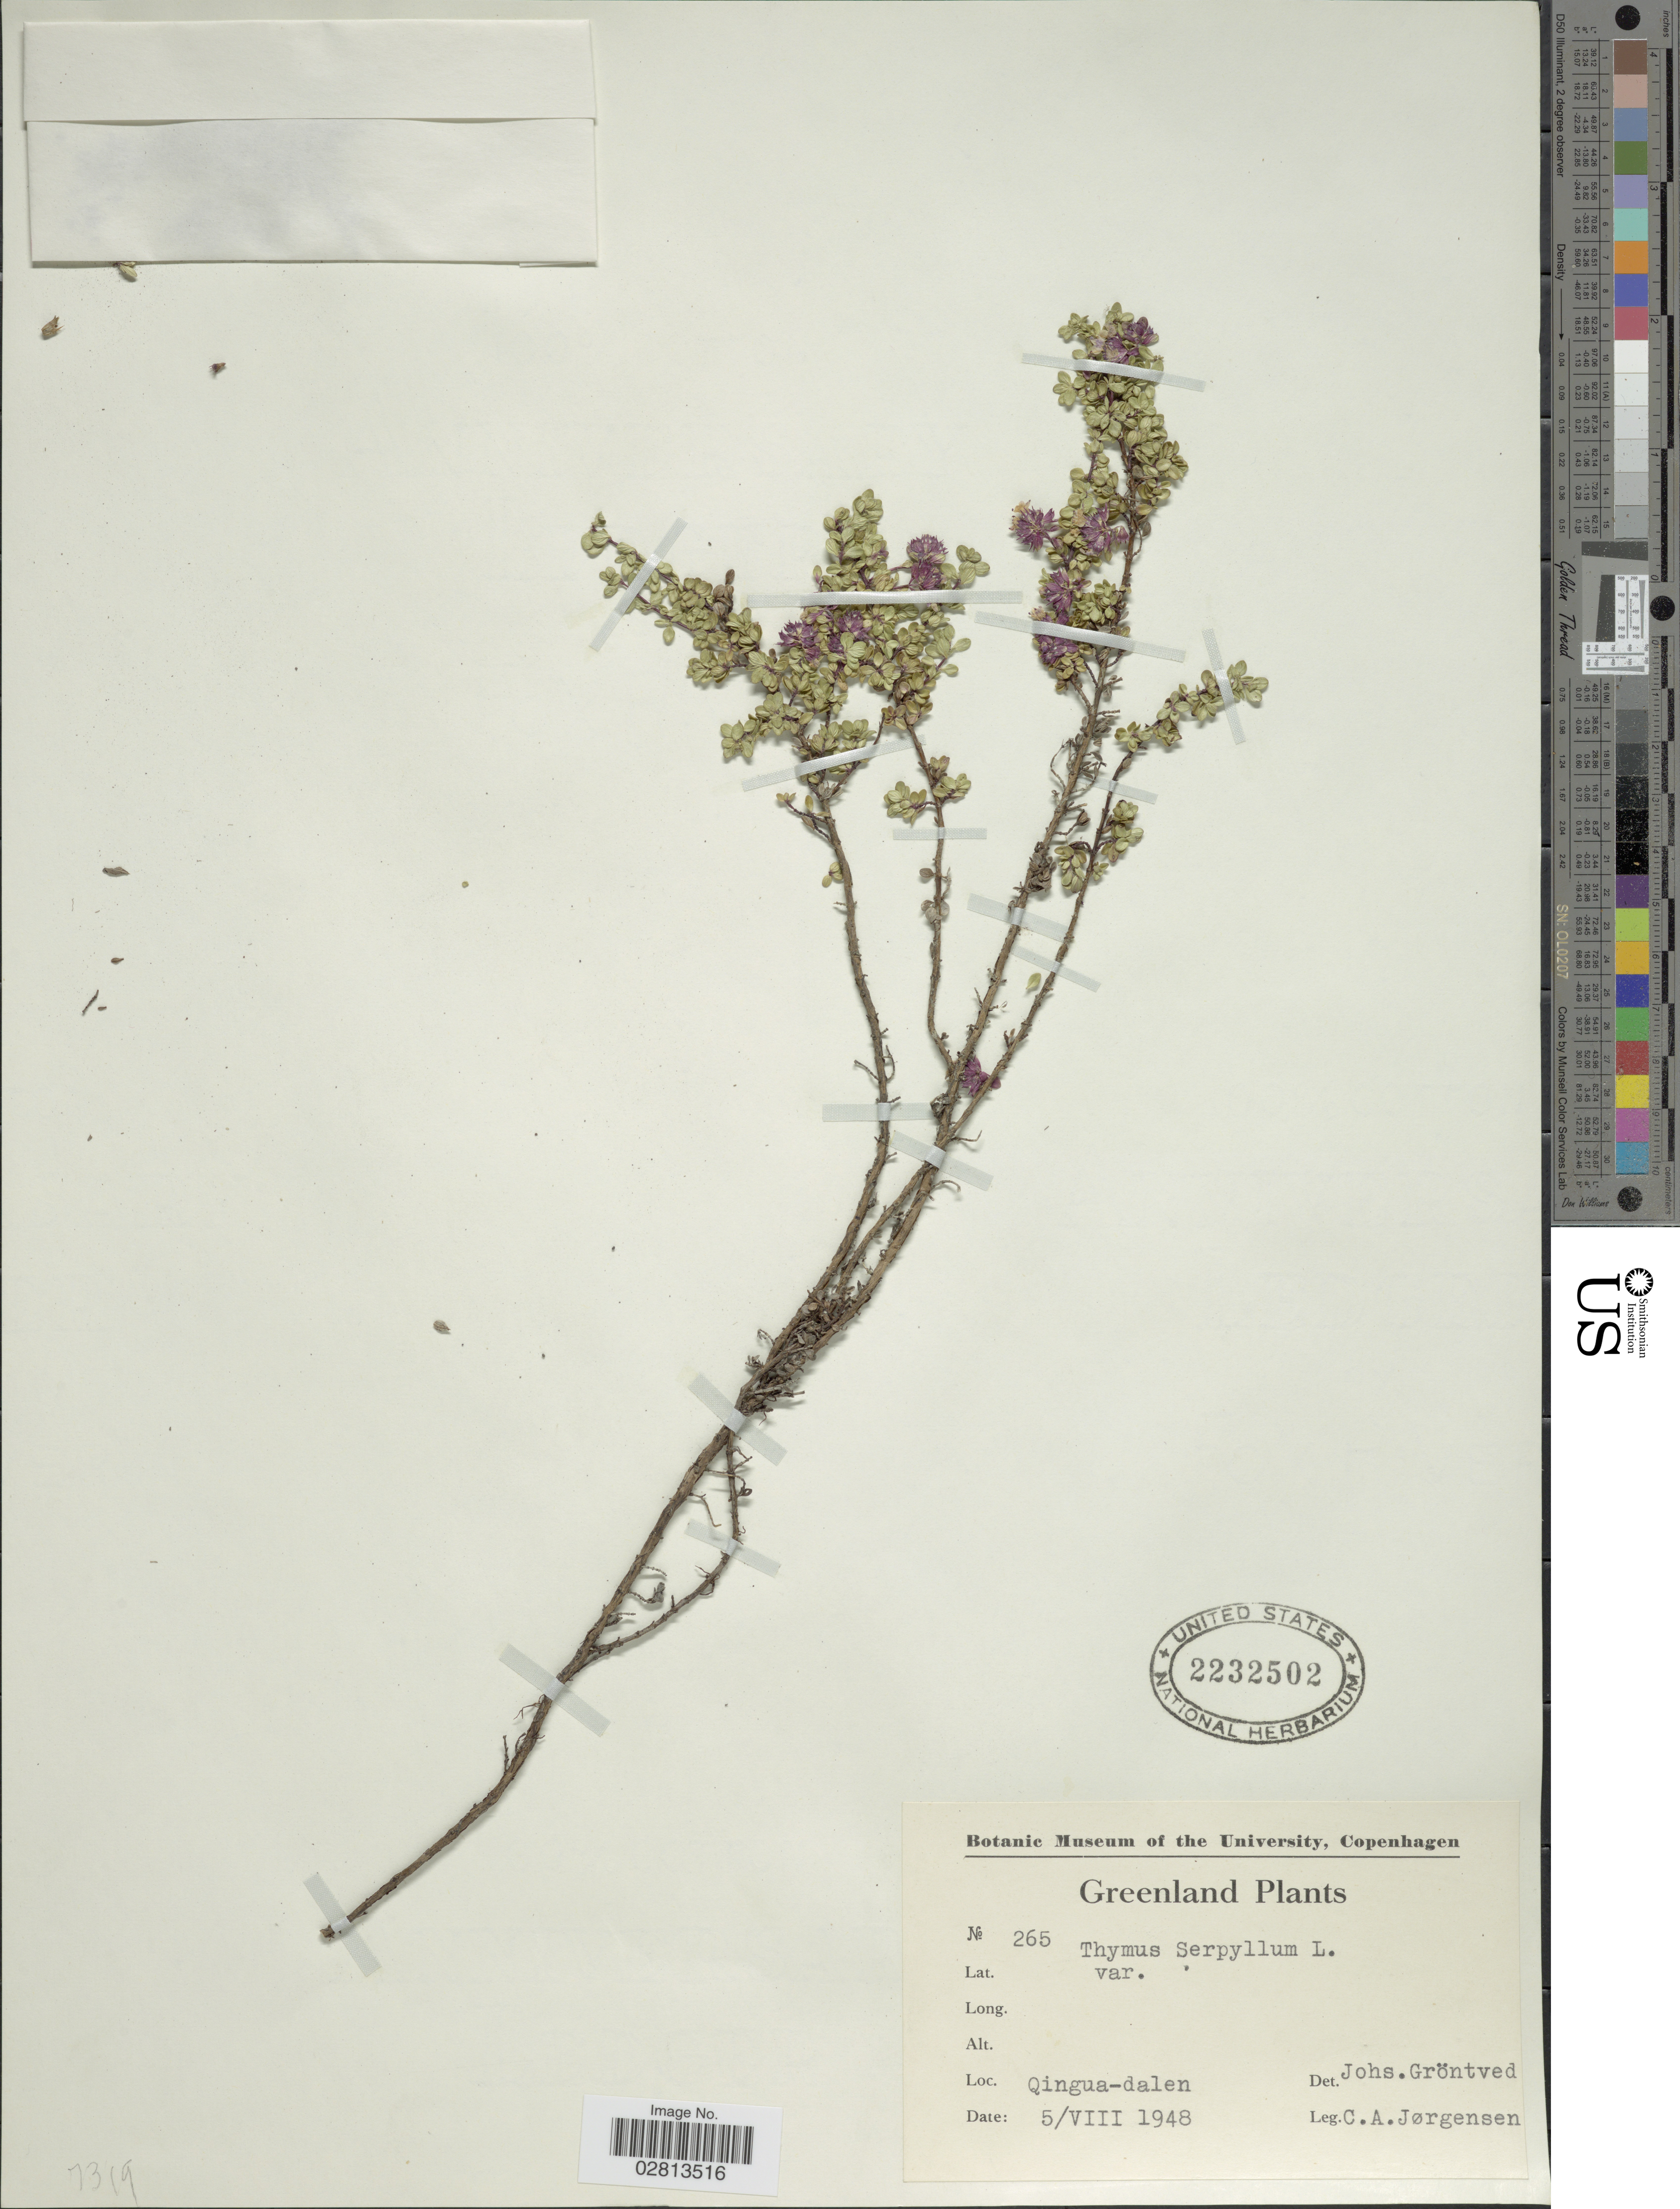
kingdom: Plantae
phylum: Tracheophyta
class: Magnoliopsida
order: Lamiales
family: Lamiaceae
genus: Thymus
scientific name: Thymus serpyllum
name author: L.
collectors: C. A. Jørgensen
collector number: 265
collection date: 1948-08-05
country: Greenland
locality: Qingua-dalen.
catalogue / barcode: US 2232502